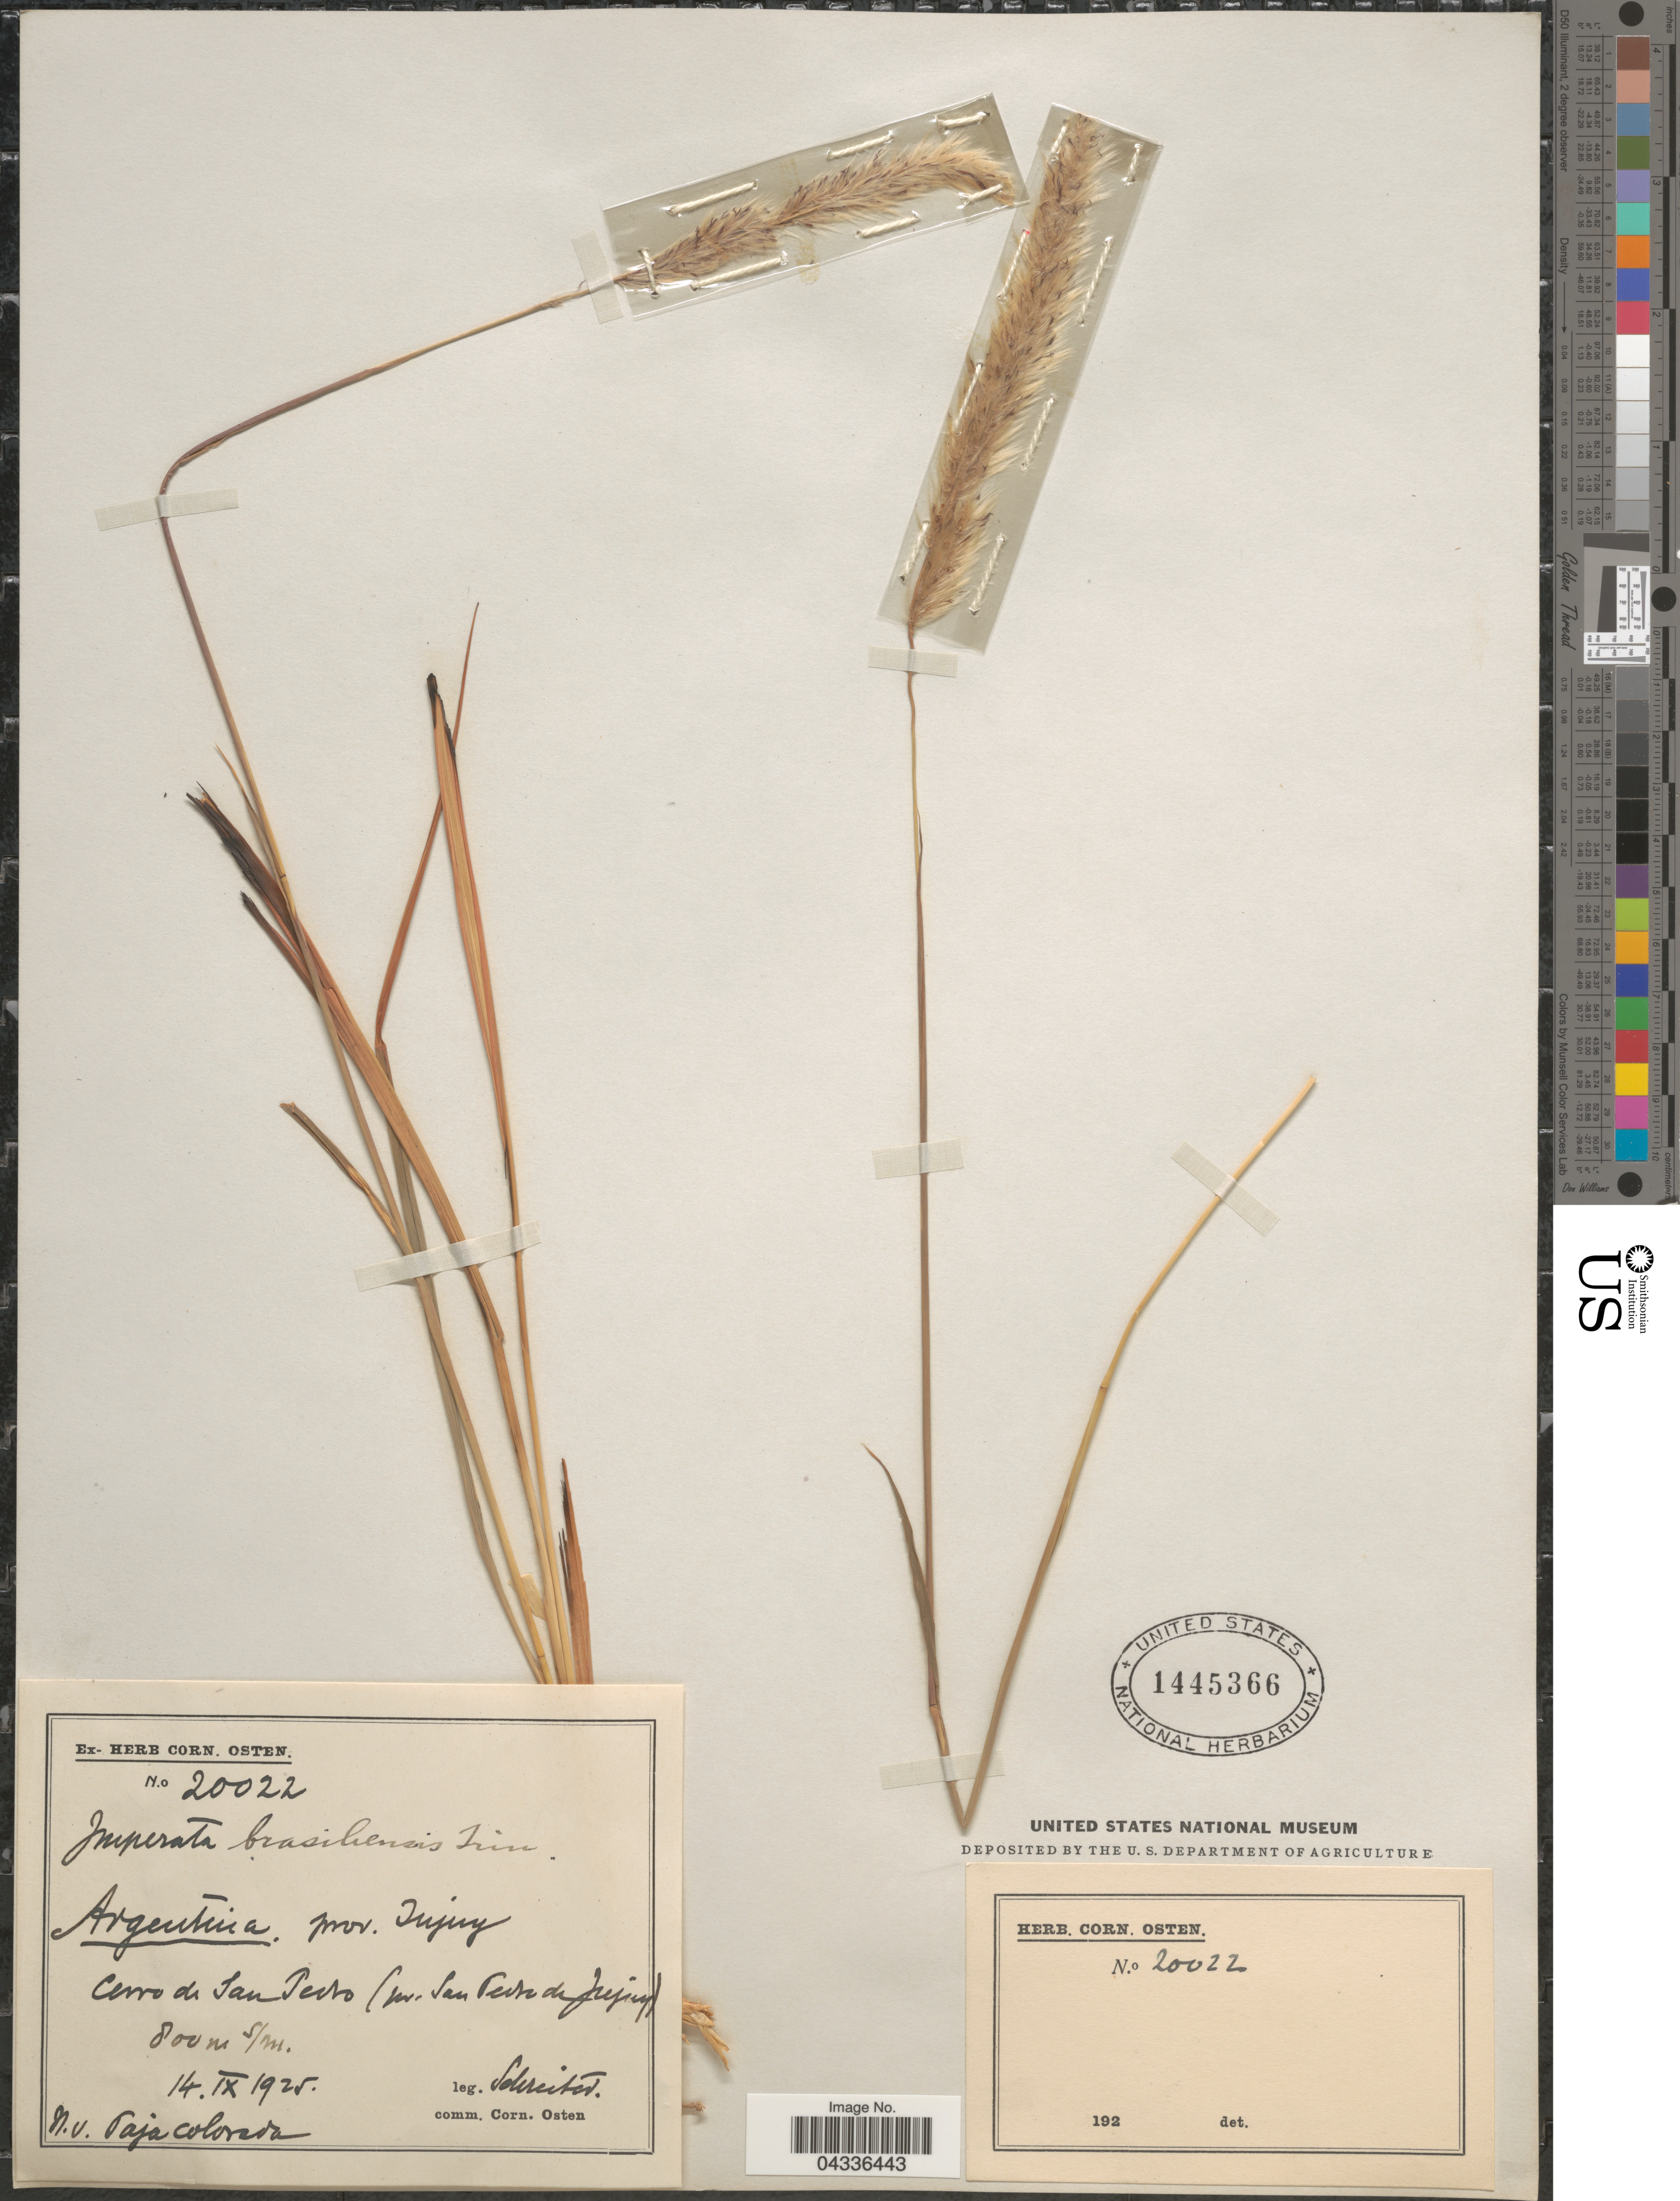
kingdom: Plantae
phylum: Tracheophyta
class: Liliopsida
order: Poales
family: Poaceae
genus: Imperata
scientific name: Imperata brasiliensis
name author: Trin.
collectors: -. Schreiter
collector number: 20022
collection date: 1925-09-14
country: Argentina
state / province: Jujuy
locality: Cerro de San Pedro (pr. San Pedro de Jujuy).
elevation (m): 800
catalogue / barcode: US 1445366